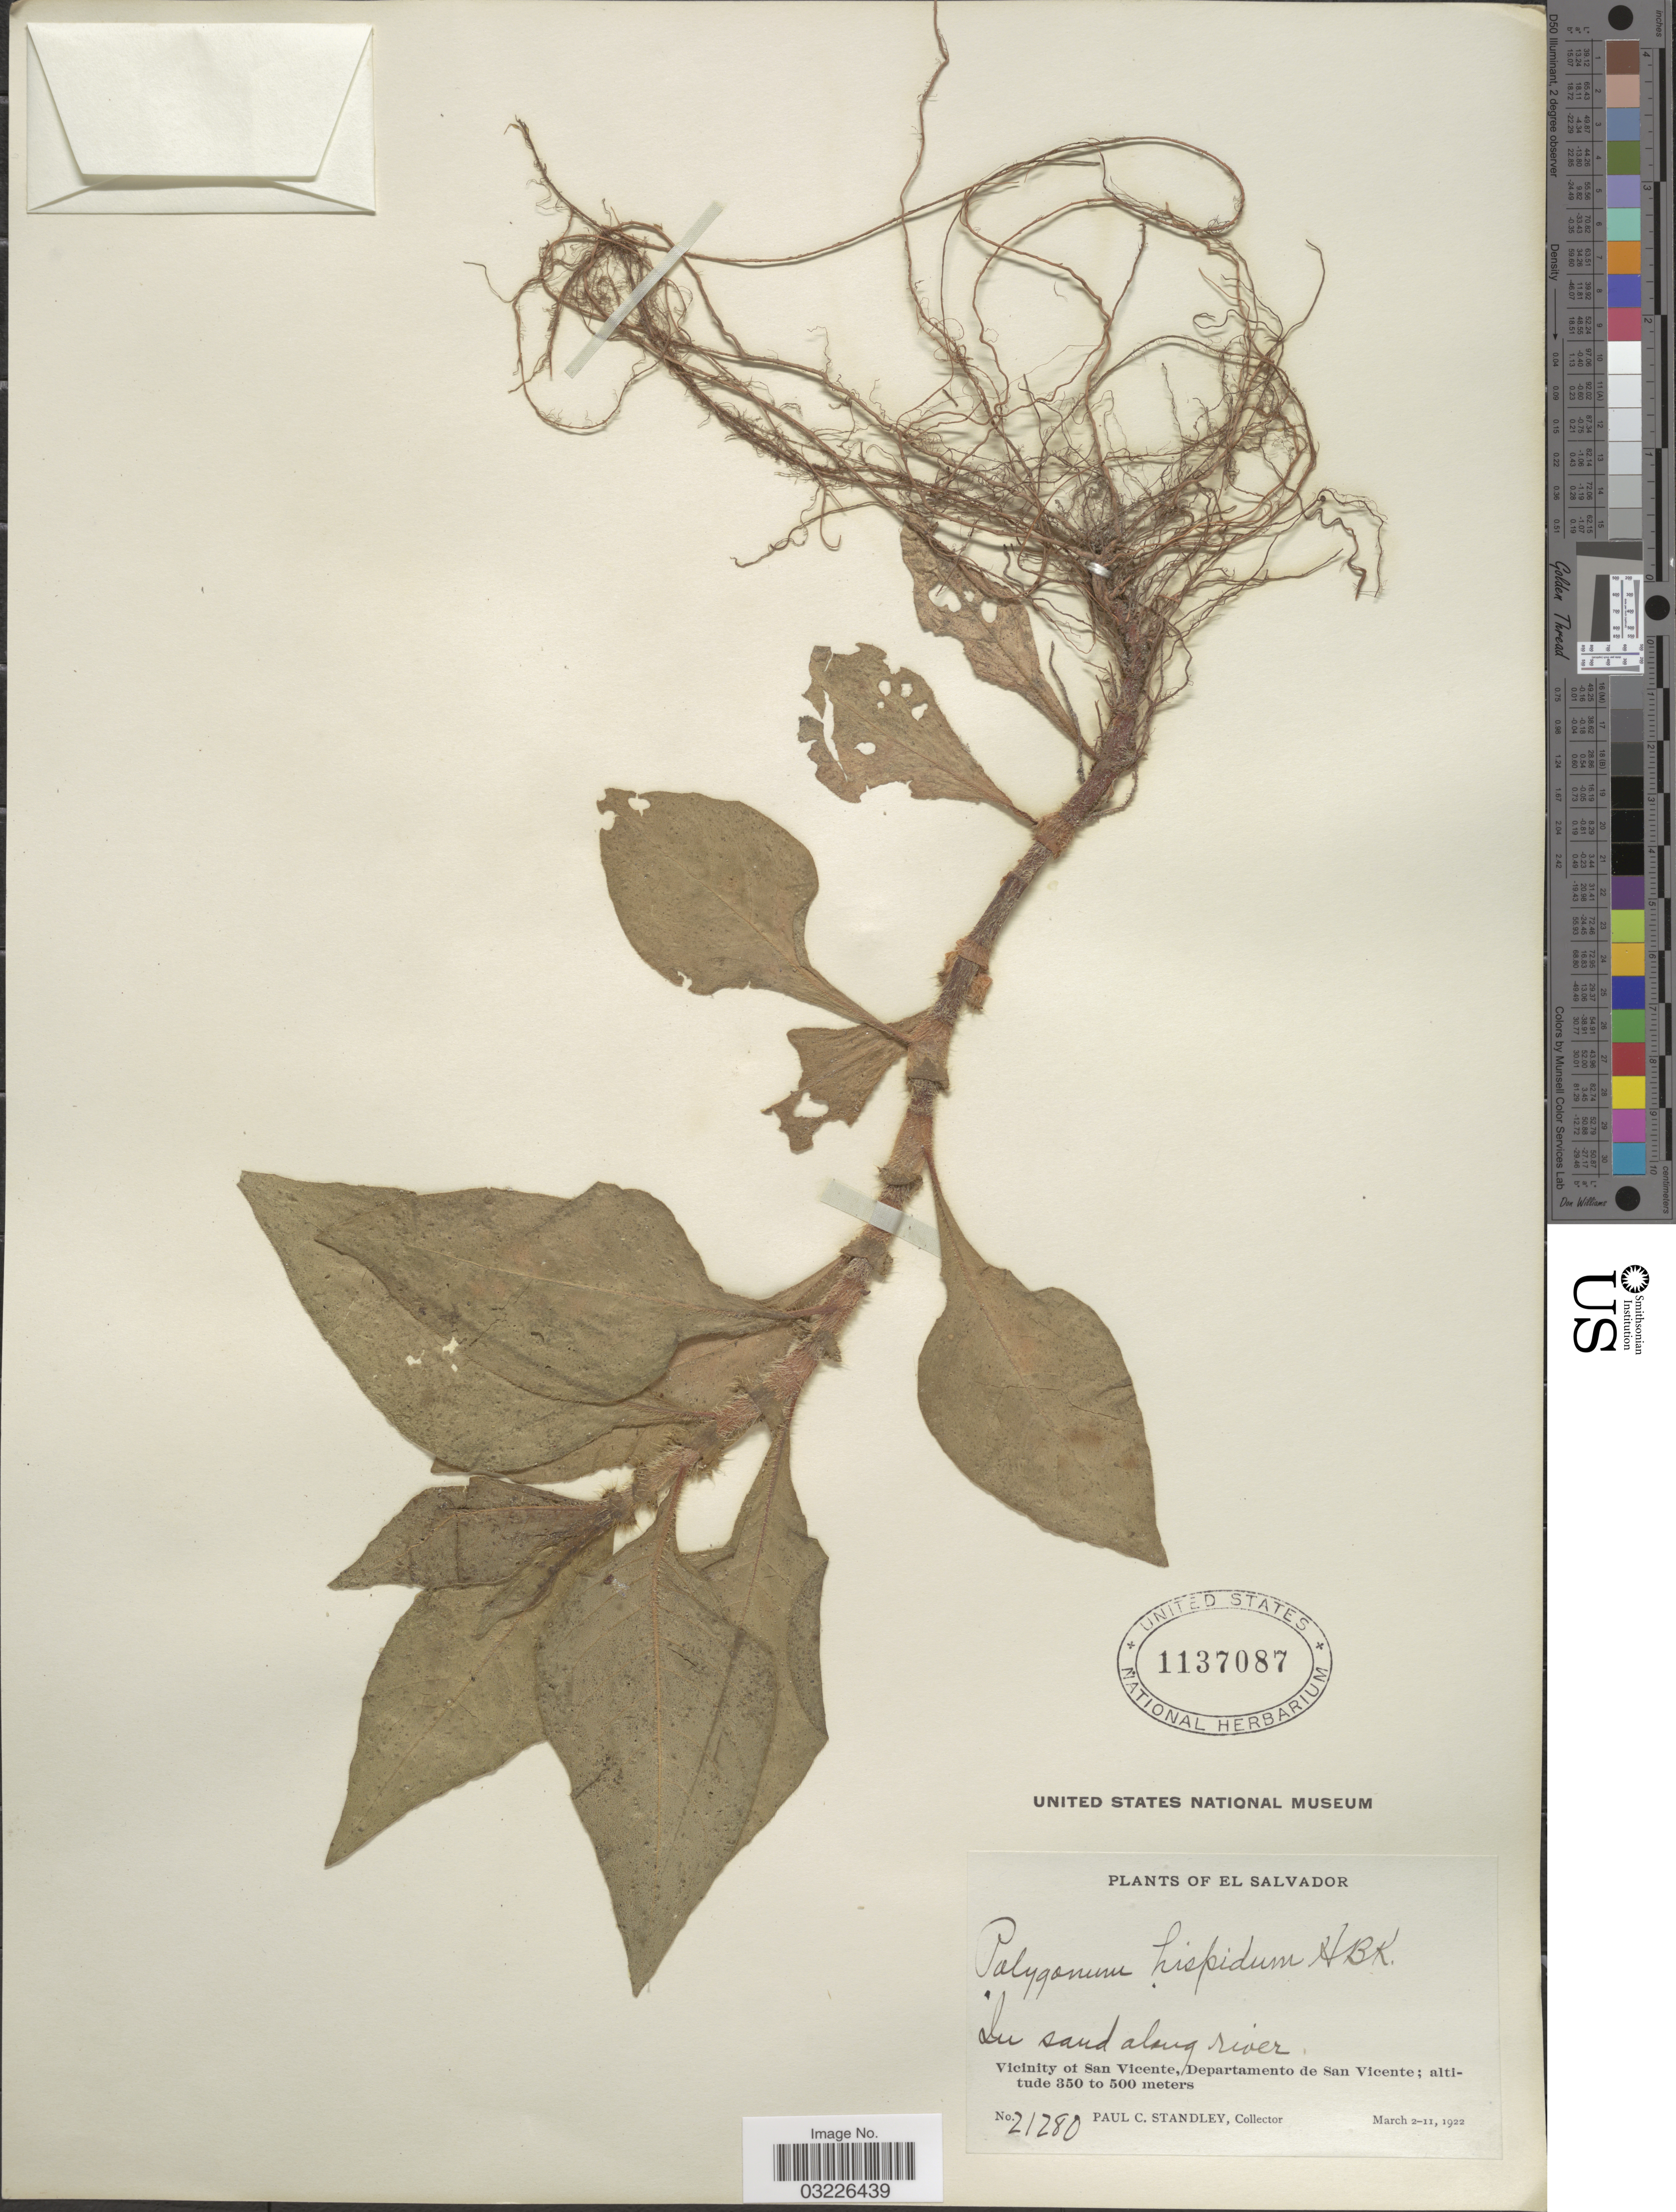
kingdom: Plantae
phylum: Tracheophyta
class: Magnoliopsida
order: Caryophyllales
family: Polygonaceae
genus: Polygonum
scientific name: Polygonum hispidum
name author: Kunth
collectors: P. C. Standley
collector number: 21280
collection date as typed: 2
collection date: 1922-03-02/1922-03-11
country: El Salvador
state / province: San Vincente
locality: Vicinity of San Vicente, Departamento de San Vicente.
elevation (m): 350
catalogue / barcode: US 1137087